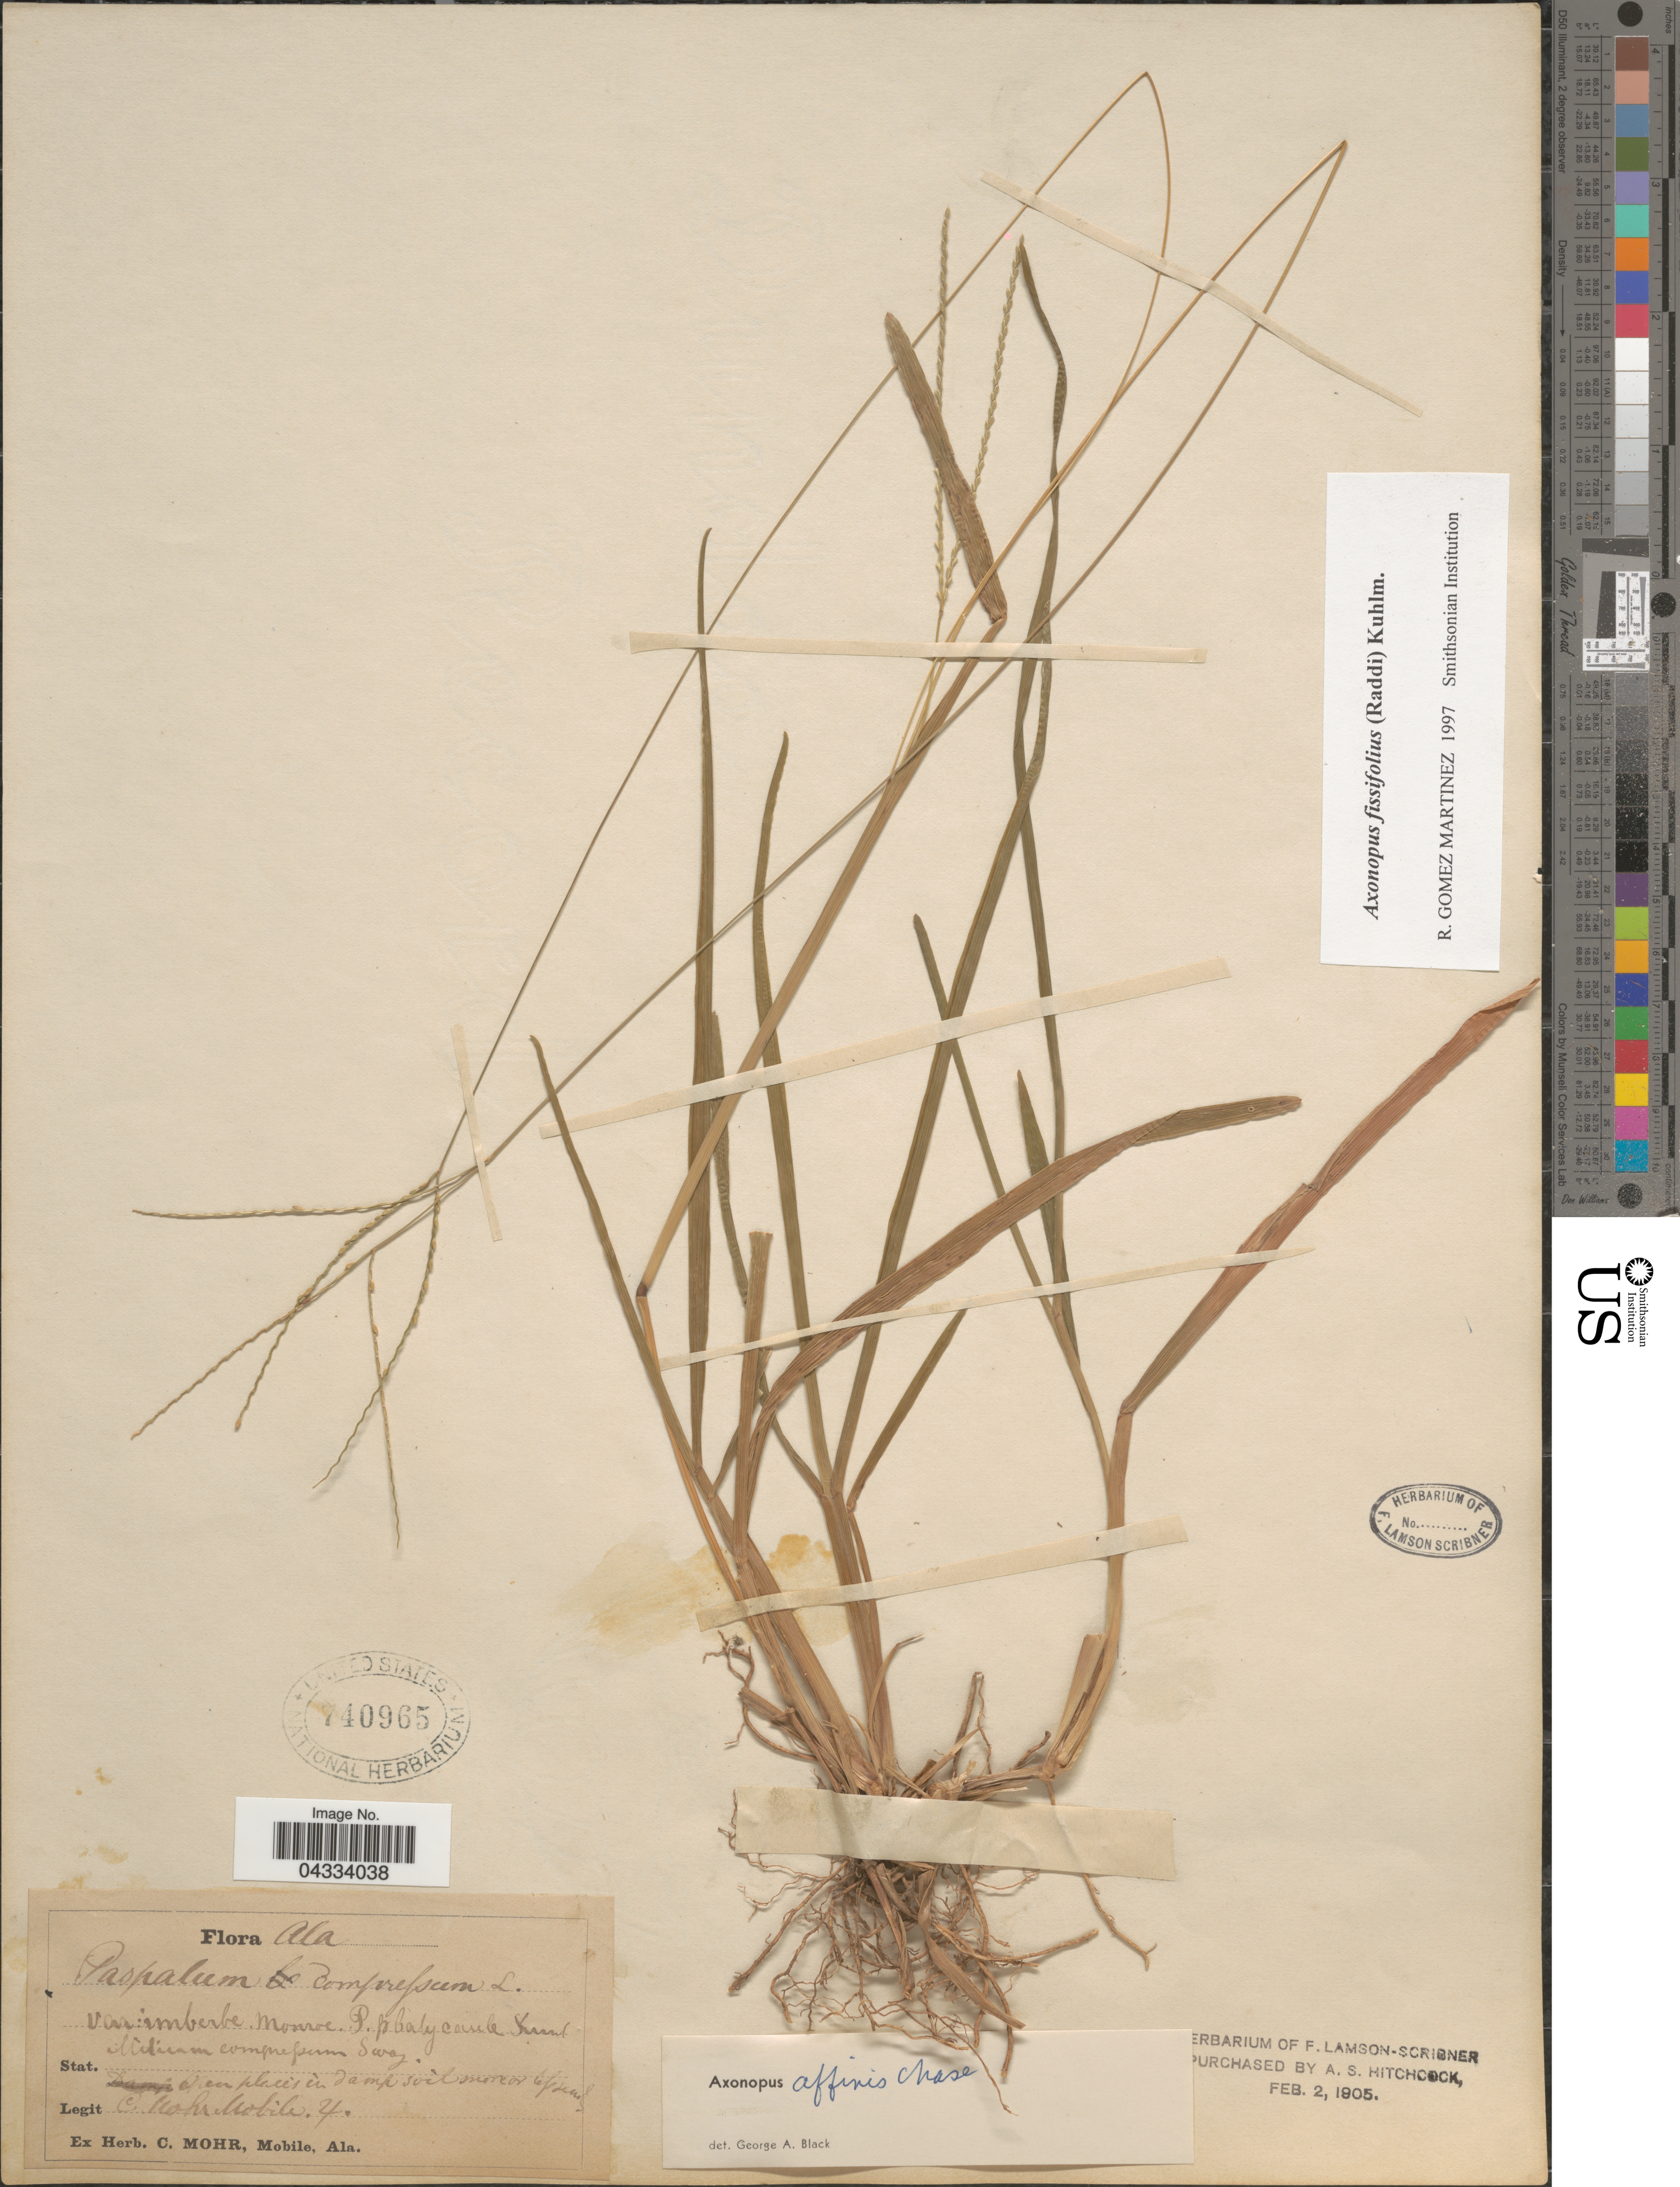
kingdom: Plantae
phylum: Tracheophyta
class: Liliopsida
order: Poales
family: Poaceae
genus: Axonopus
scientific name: Axonopus fissifolius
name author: (Raddi) Kuhlm.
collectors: C. T. Mohr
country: United States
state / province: Alabama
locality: Mobile.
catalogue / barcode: US 740965